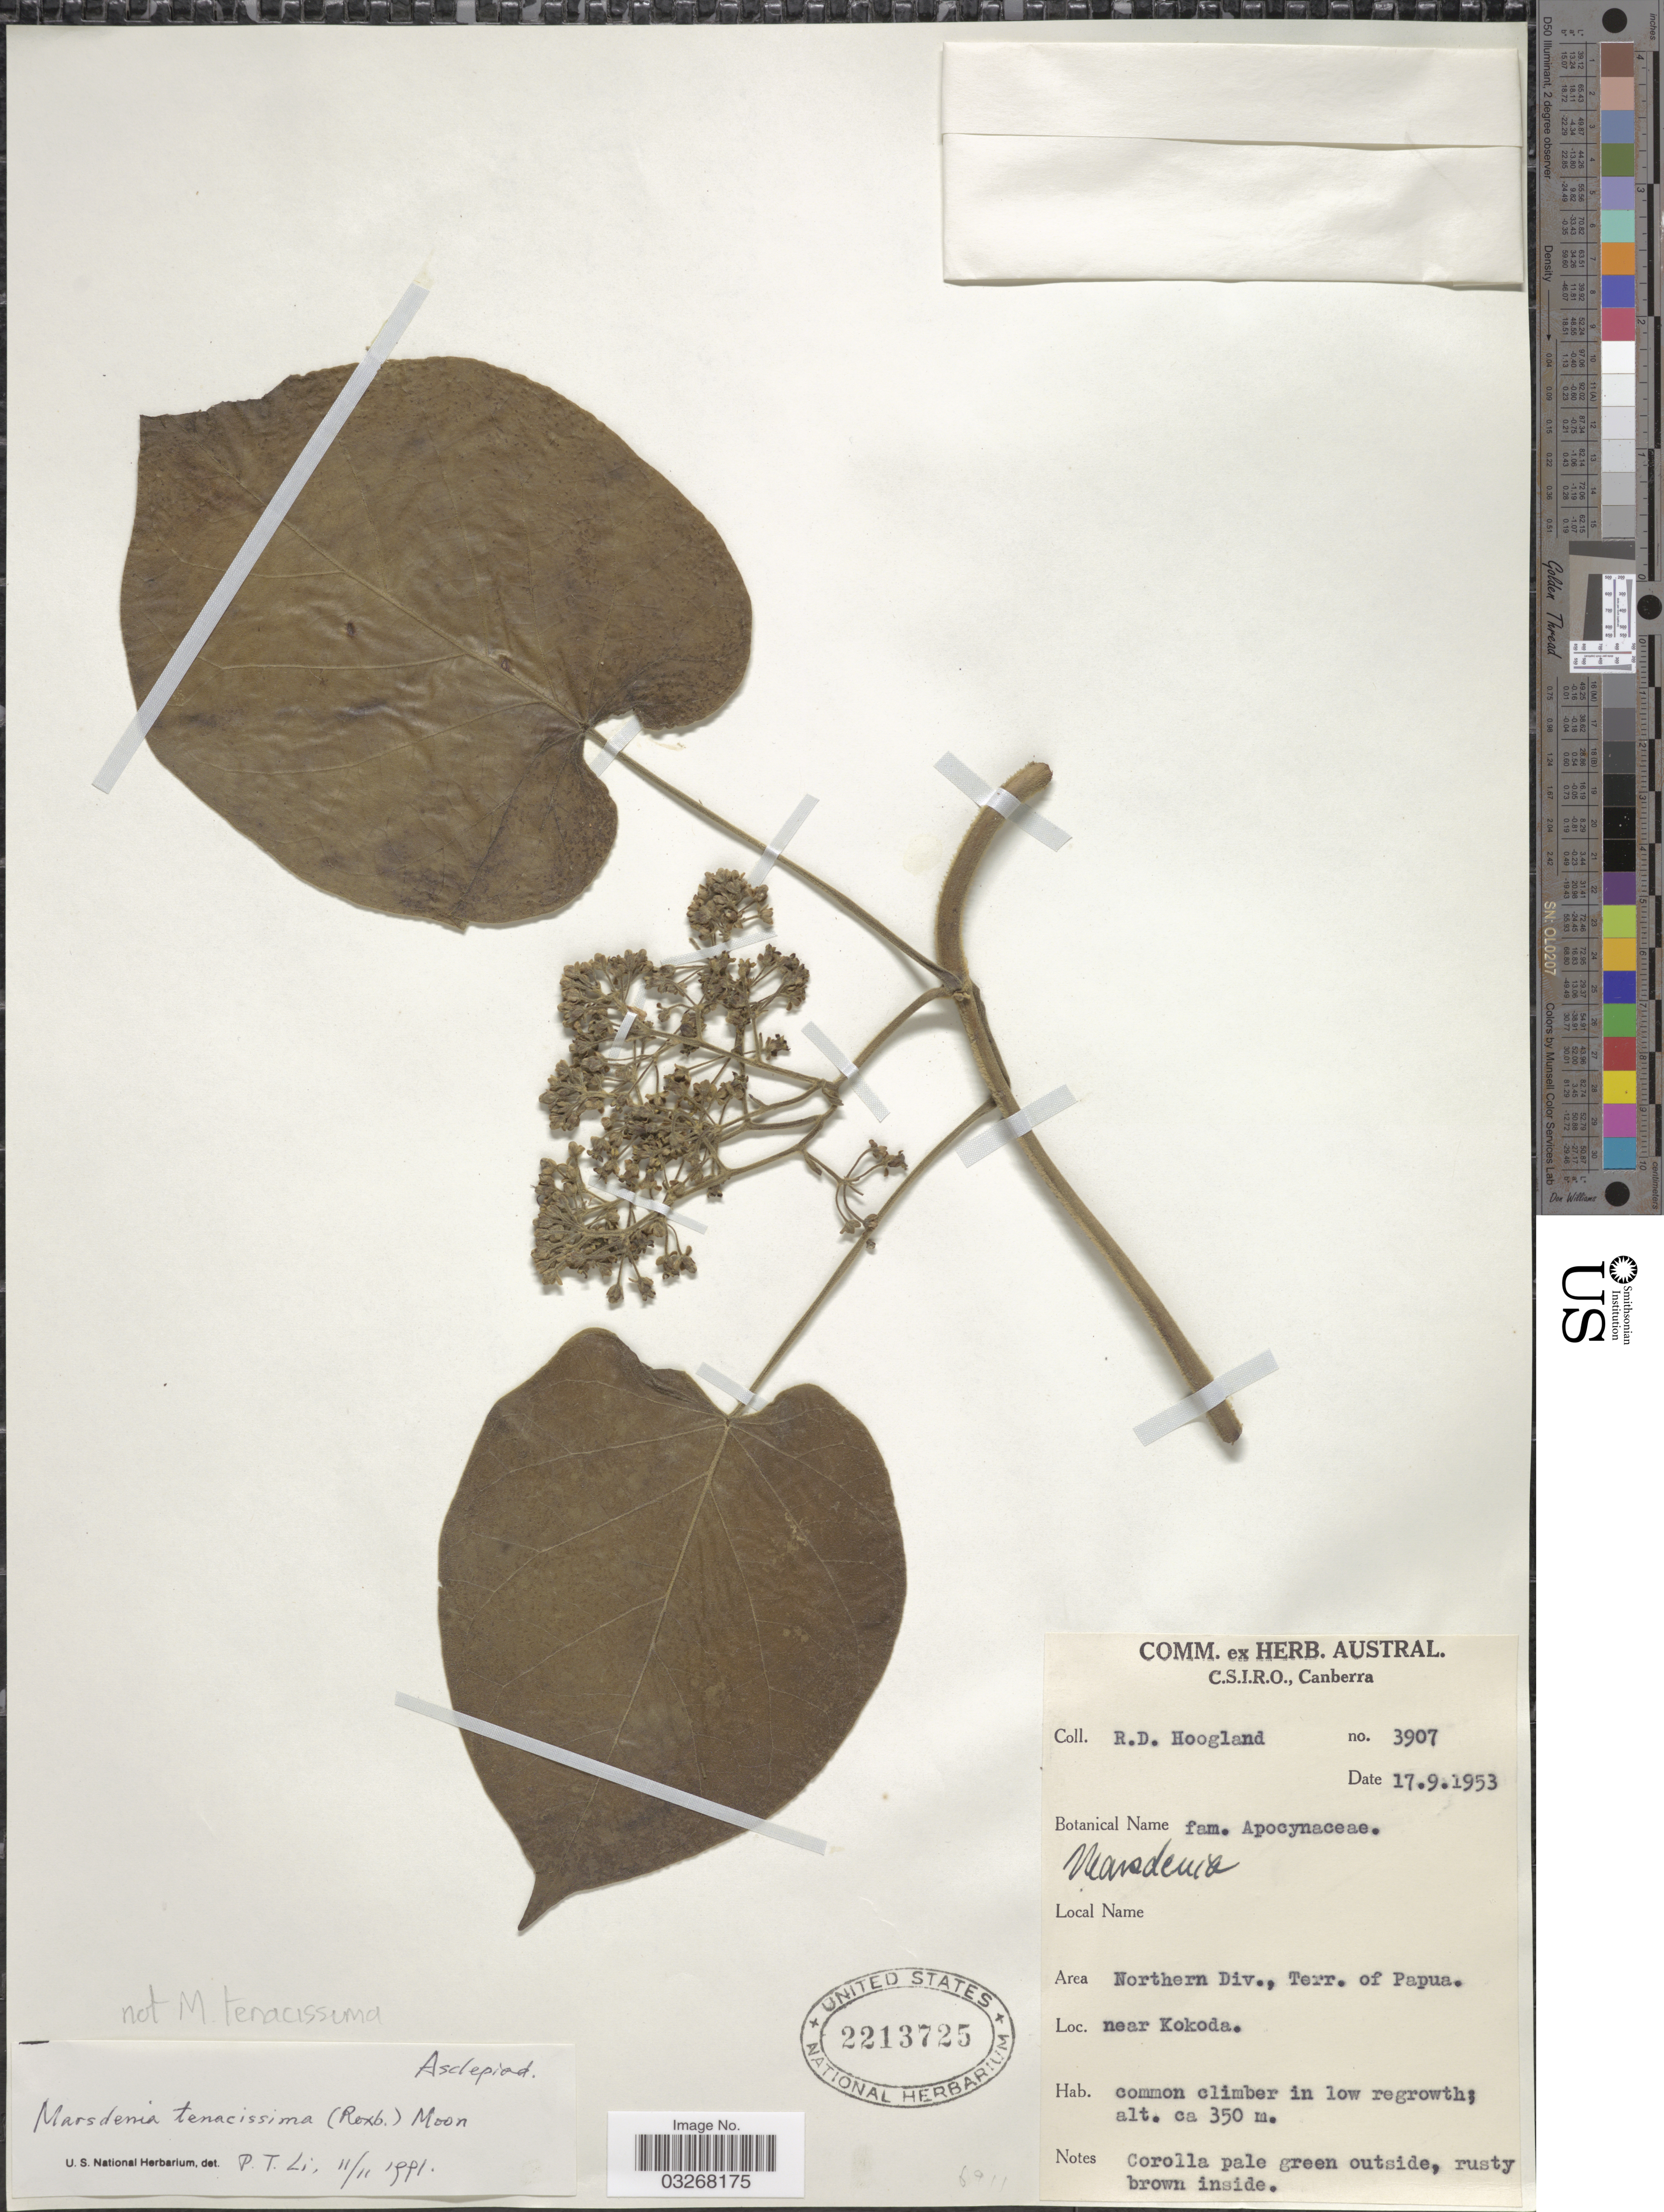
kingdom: Plantae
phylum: Tracheophyta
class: Magnoliopsida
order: Gentianales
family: Apocynaceae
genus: Marsdenia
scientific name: Marsdenia sp.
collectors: R. D. Hoogland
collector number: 3907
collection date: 1953-09-17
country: Papua New Guinea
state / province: Northern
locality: Northern Div., Terr. of Papua, near Kokoda.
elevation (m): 350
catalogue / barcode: US 2213725